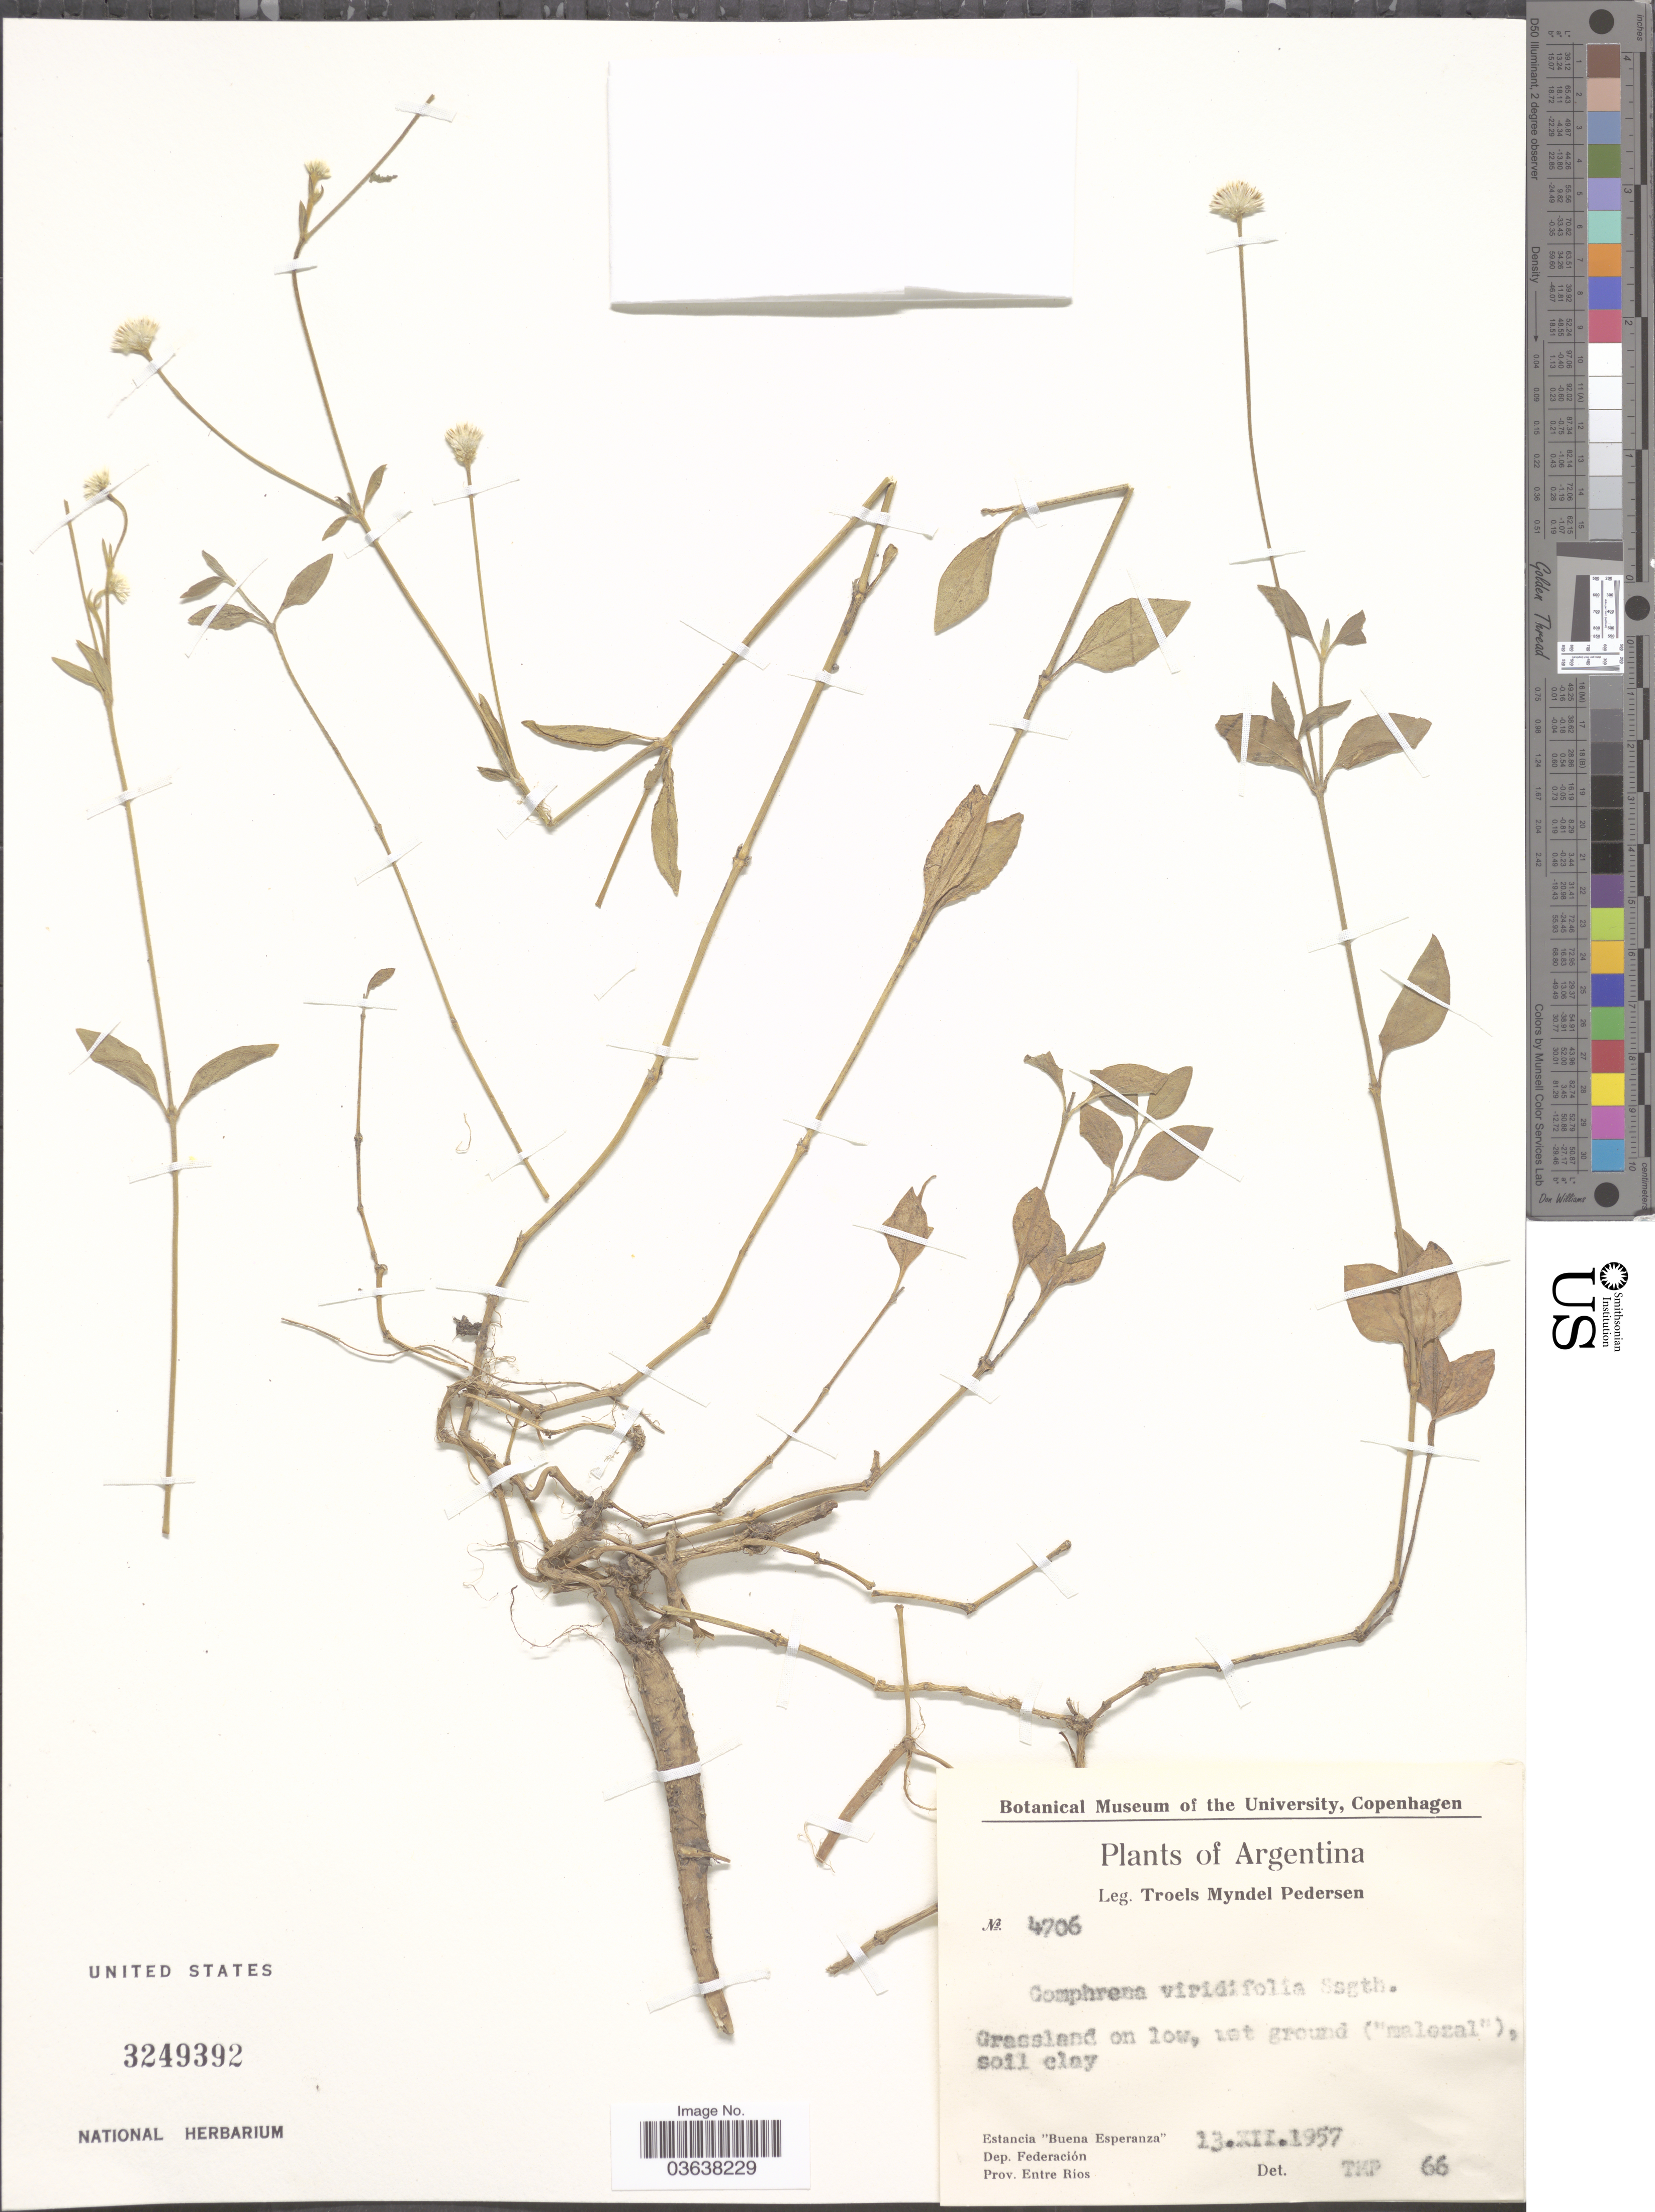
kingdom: Plantae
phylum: Tracheophyta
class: Magnoliopsida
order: Caryophyllales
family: Amaranthaceae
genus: Gomphrena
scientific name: Gomphrena viridifolia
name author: Sussenguth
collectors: T. Pederson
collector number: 4706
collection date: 1957-12-13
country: Argentina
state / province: Entre Rios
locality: Estancia "Buena Esperanza". Dep. Federación.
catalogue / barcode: US 3249392